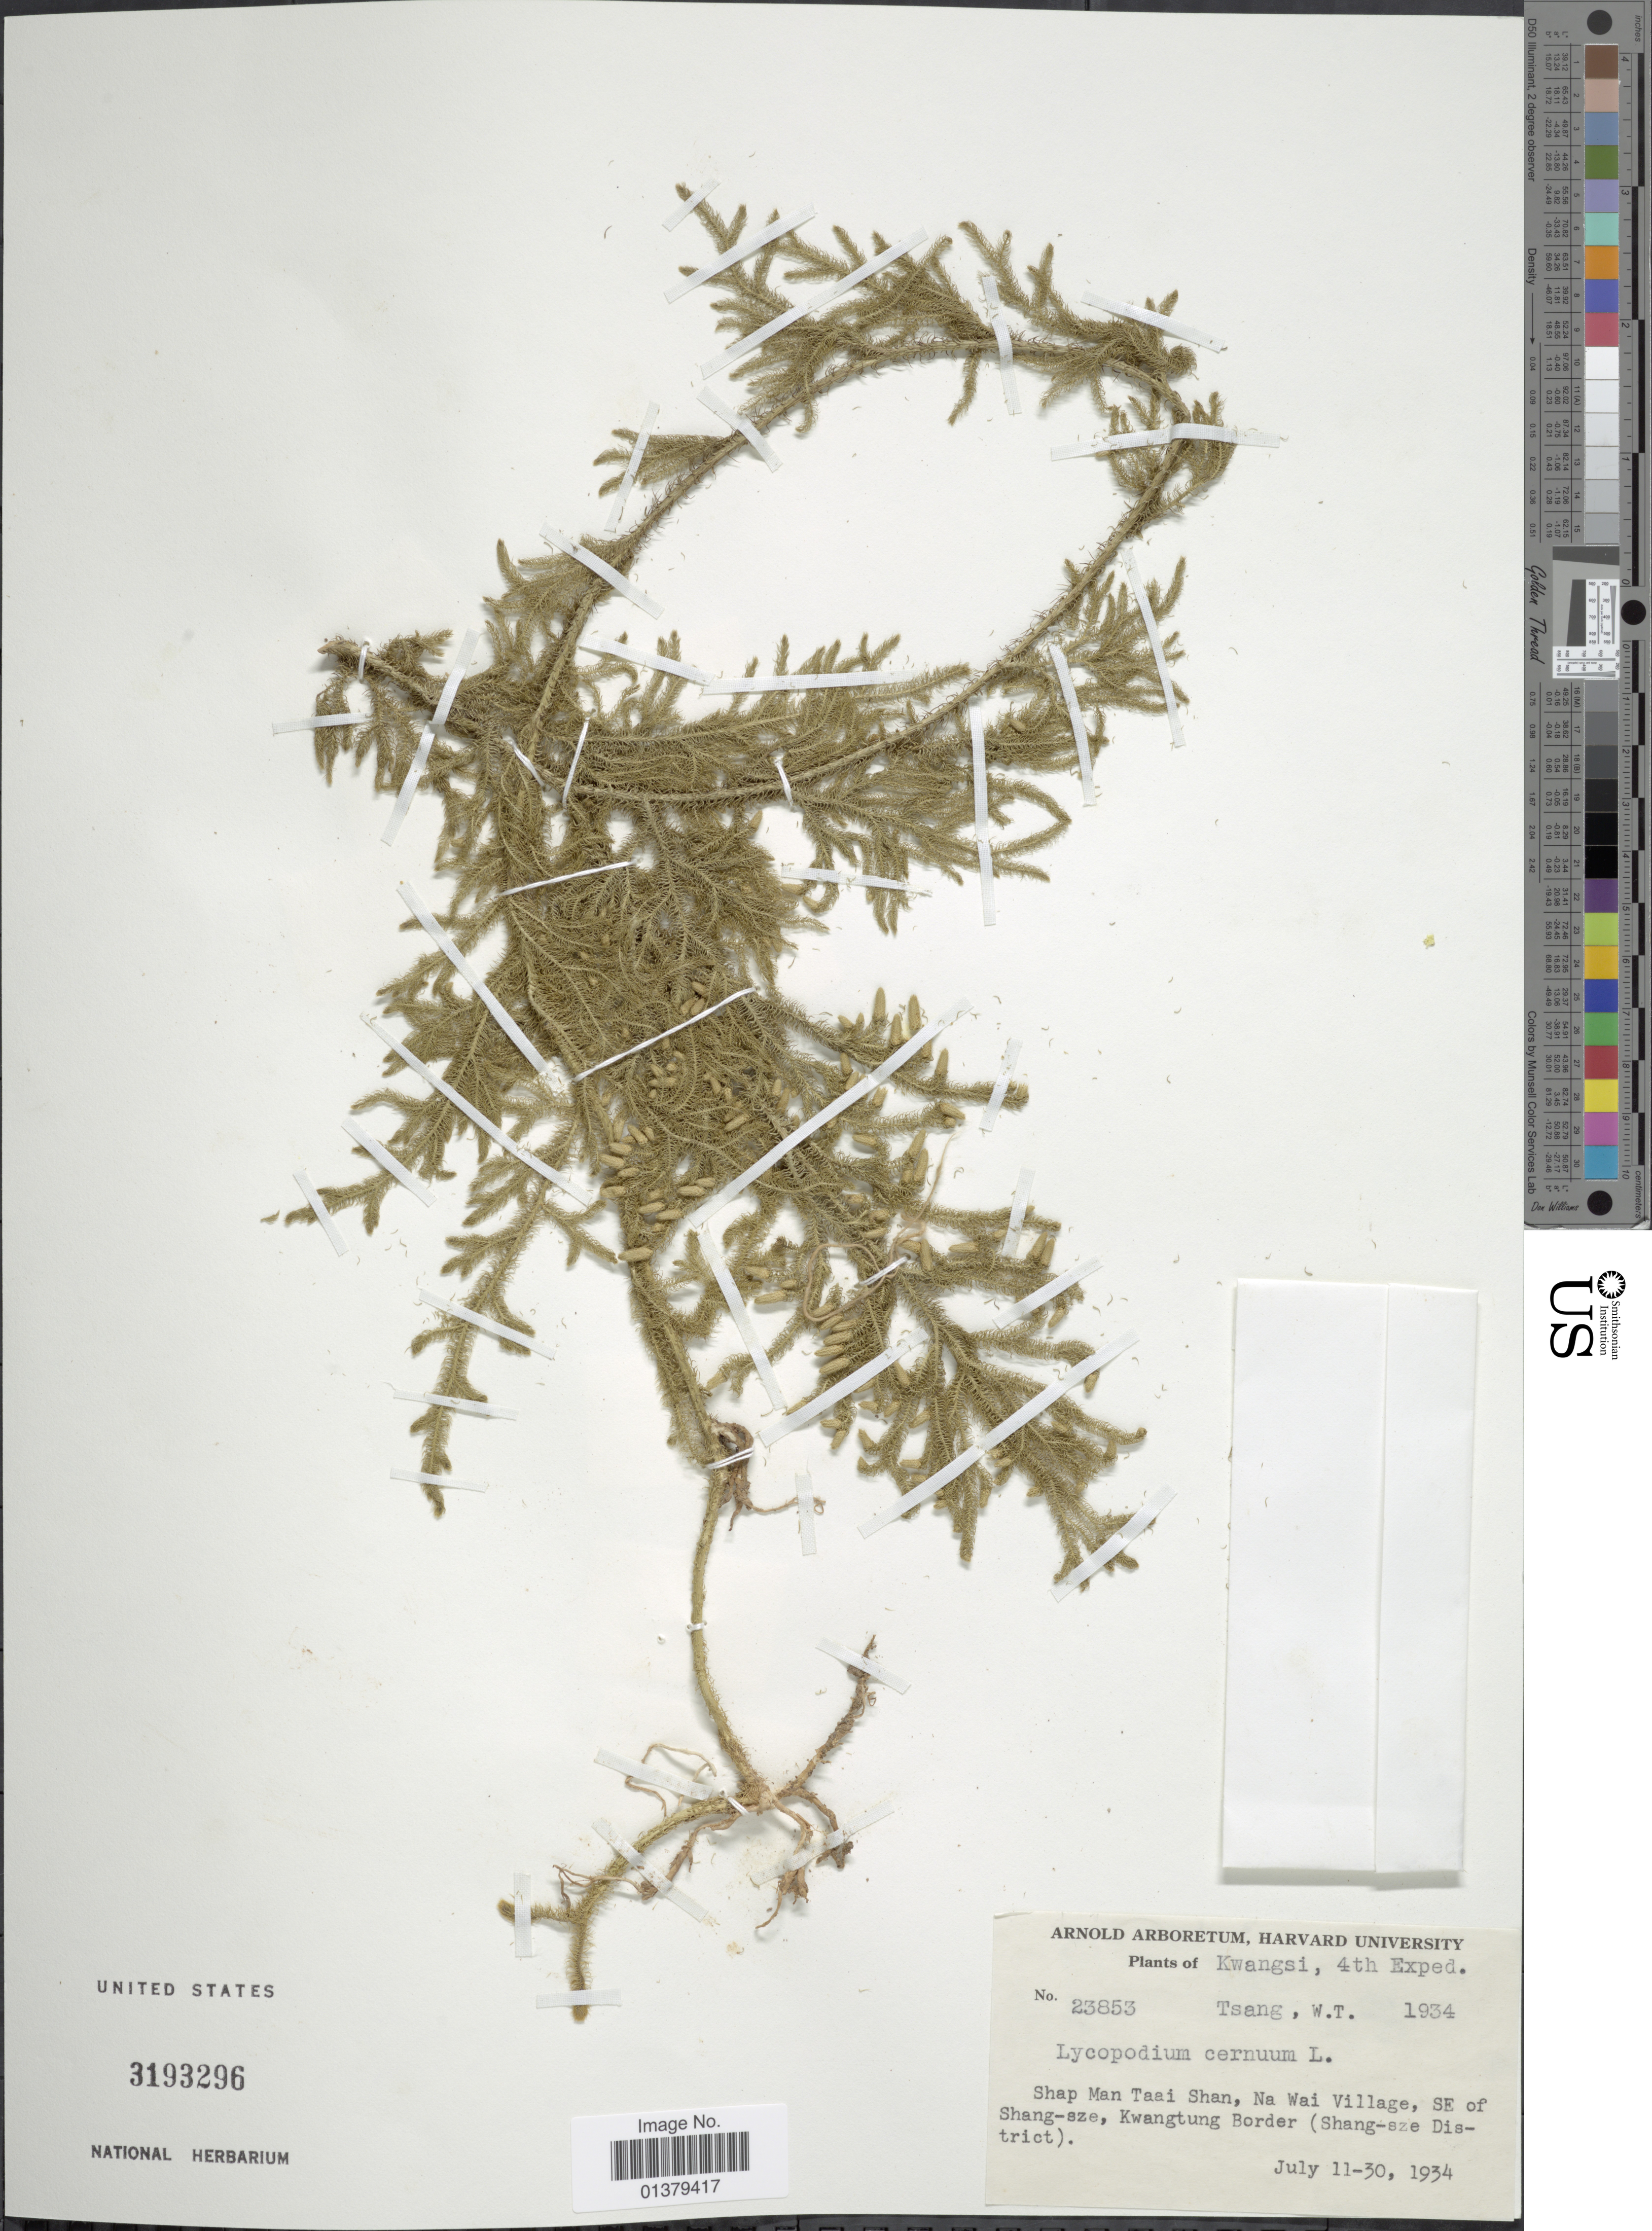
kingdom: Plantae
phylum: Tracheophyta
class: Lycopodiopsida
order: Lycopodiales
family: Lycopodiaceae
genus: Palhinhaea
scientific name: Palhinhaea cernua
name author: (L.) Vasc. & Franco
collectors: W. T. Tsang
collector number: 23853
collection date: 1934-07-11/1934-07-30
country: China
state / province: Guangxi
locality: Kwangsi, Shap Man Taai Shan, Na Wai Village, SE of Shang-sze, kwangtung Border (shang-sze Dsitrict)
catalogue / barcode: US 3193296